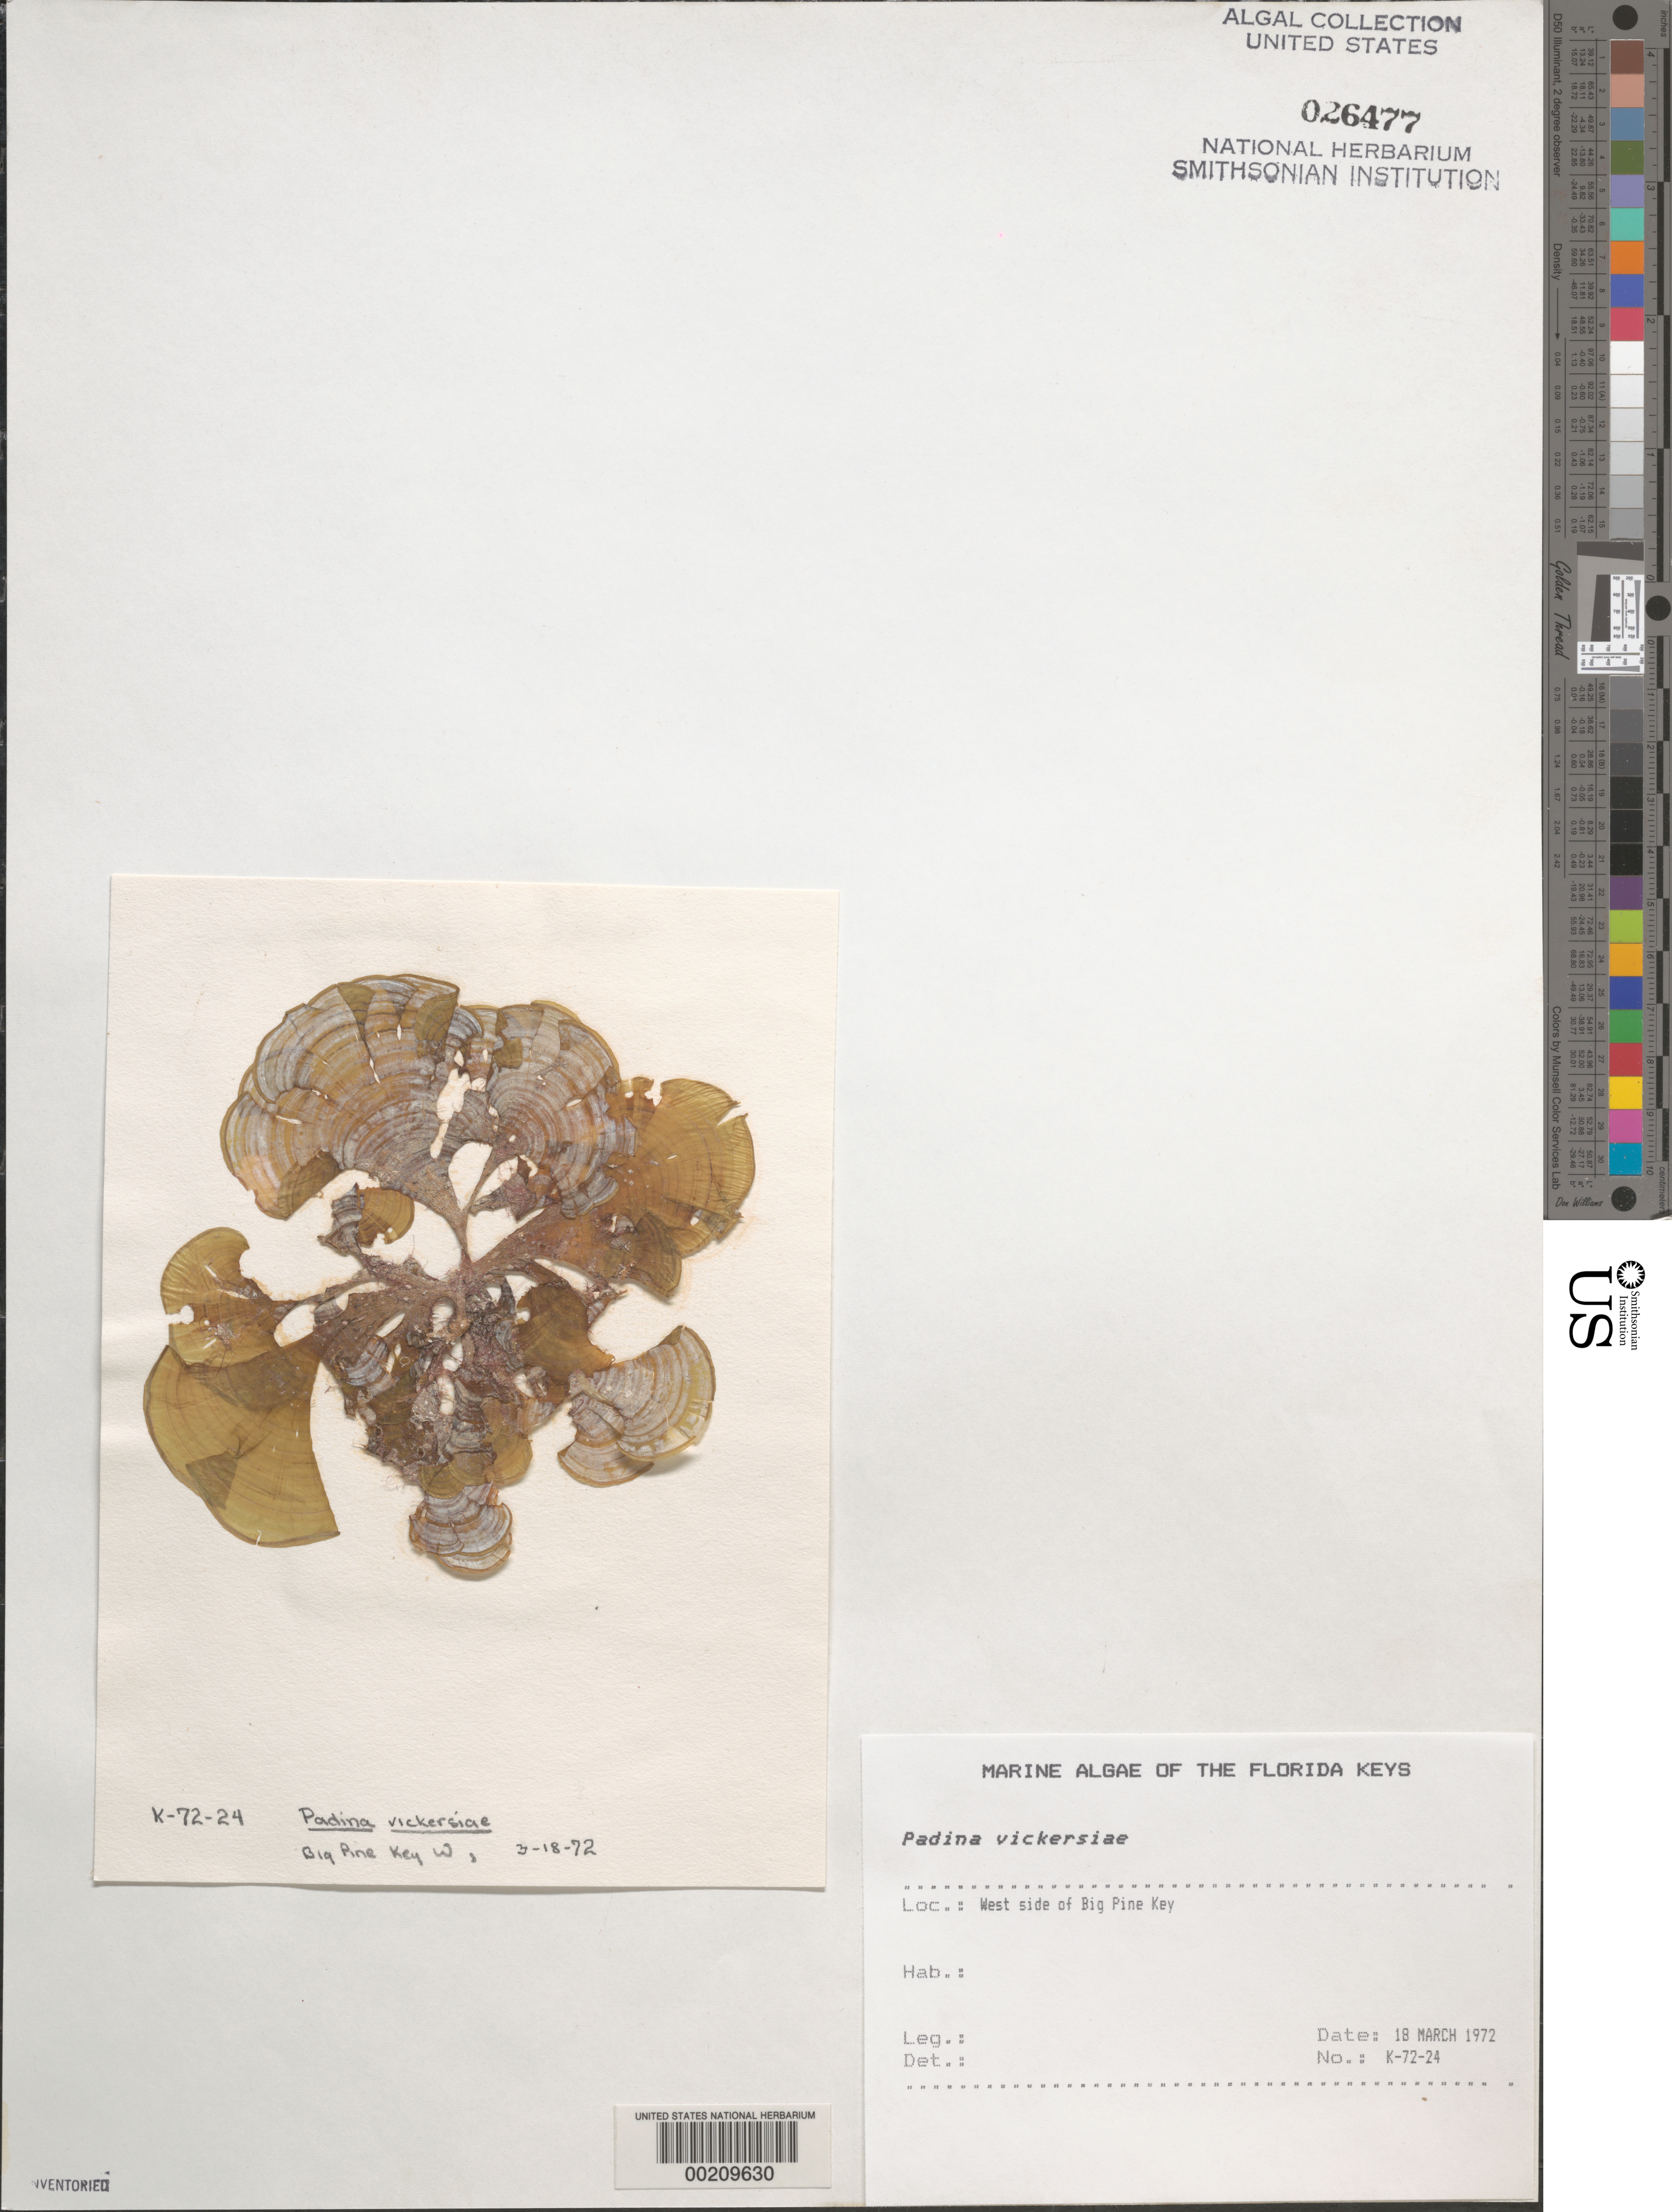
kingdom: Chromista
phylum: Ochrophyta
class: Phaeophyceae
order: Dictyotales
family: Dictyotaceae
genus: Padina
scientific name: Padina gymnospora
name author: (Kütz.) O.G. Sond.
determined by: Algae name updating Project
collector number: K-72-24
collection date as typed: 18 Mar 1972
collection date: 1972-03-18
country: United States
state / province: Florida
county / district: Monroe County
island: Big Pine Key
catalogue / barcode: US 26477